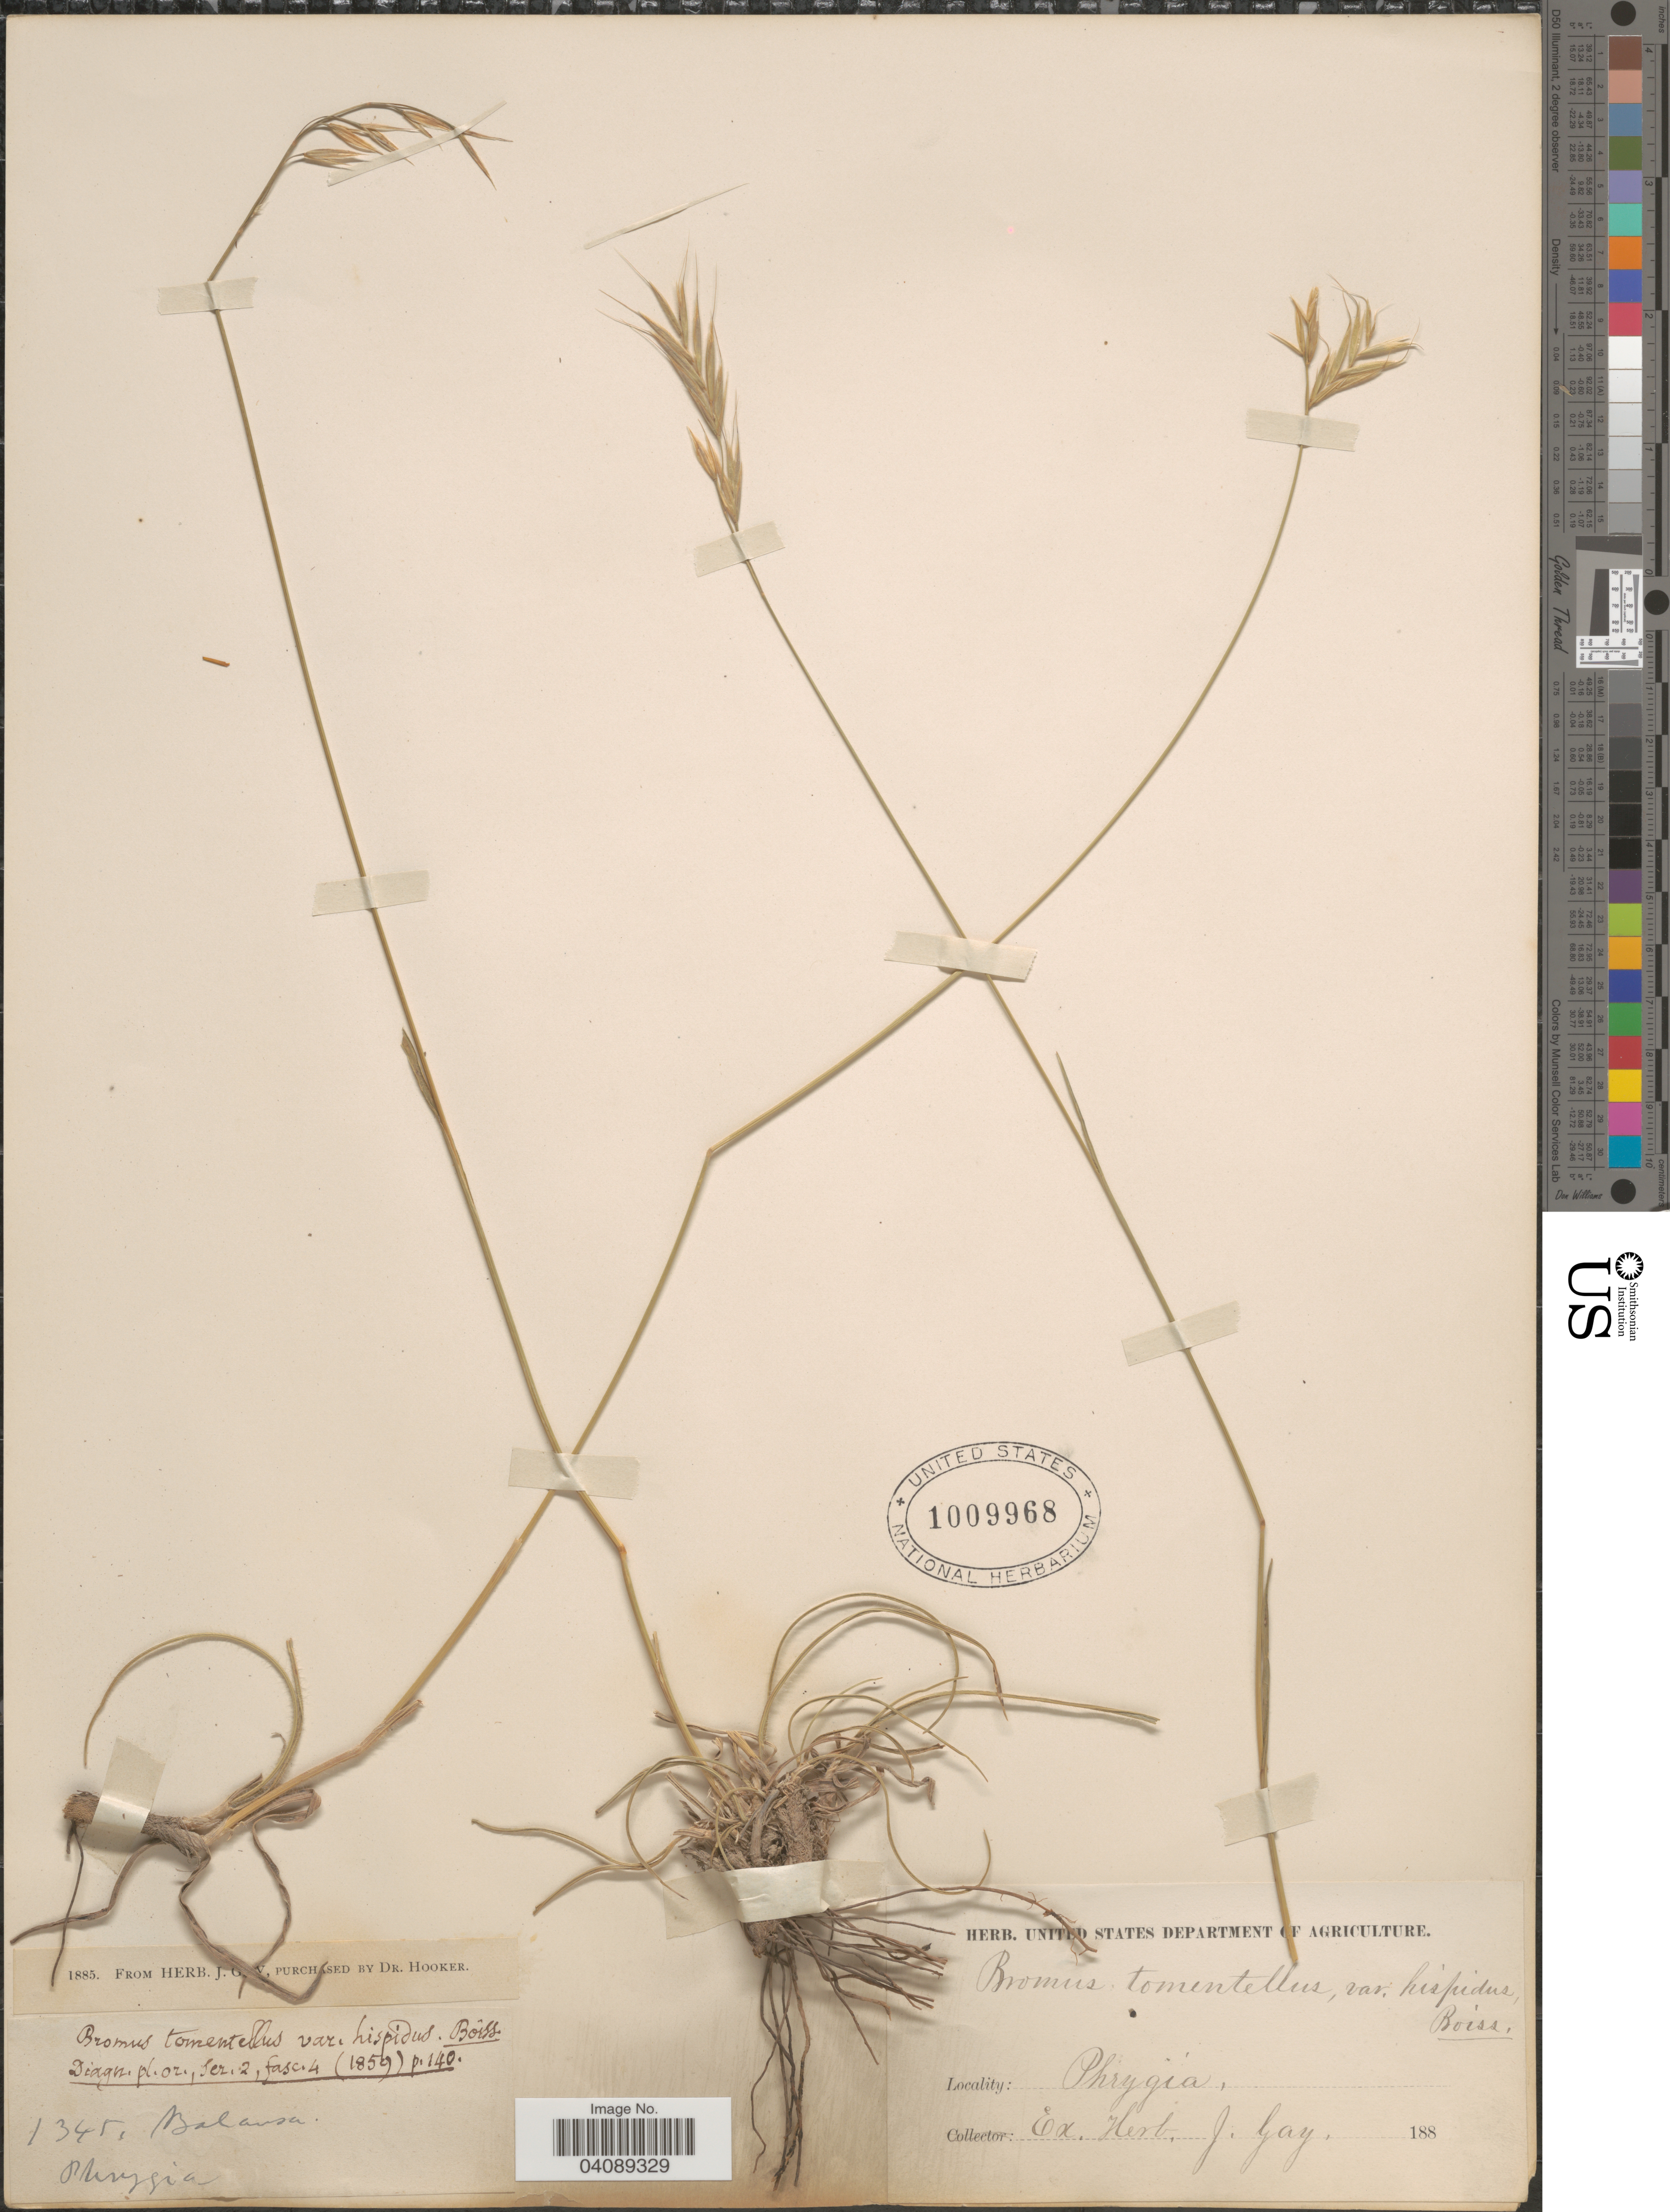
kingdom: Plantae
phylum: Tracheophyta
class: Liliopsida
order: Poales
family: Poaceae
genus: Bromus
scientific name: Bromus tomentellus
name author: Boiss.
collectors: -. Balansa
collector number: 1345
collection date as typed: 188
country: Turkey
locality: Phrygia.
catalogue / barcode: US 1009968